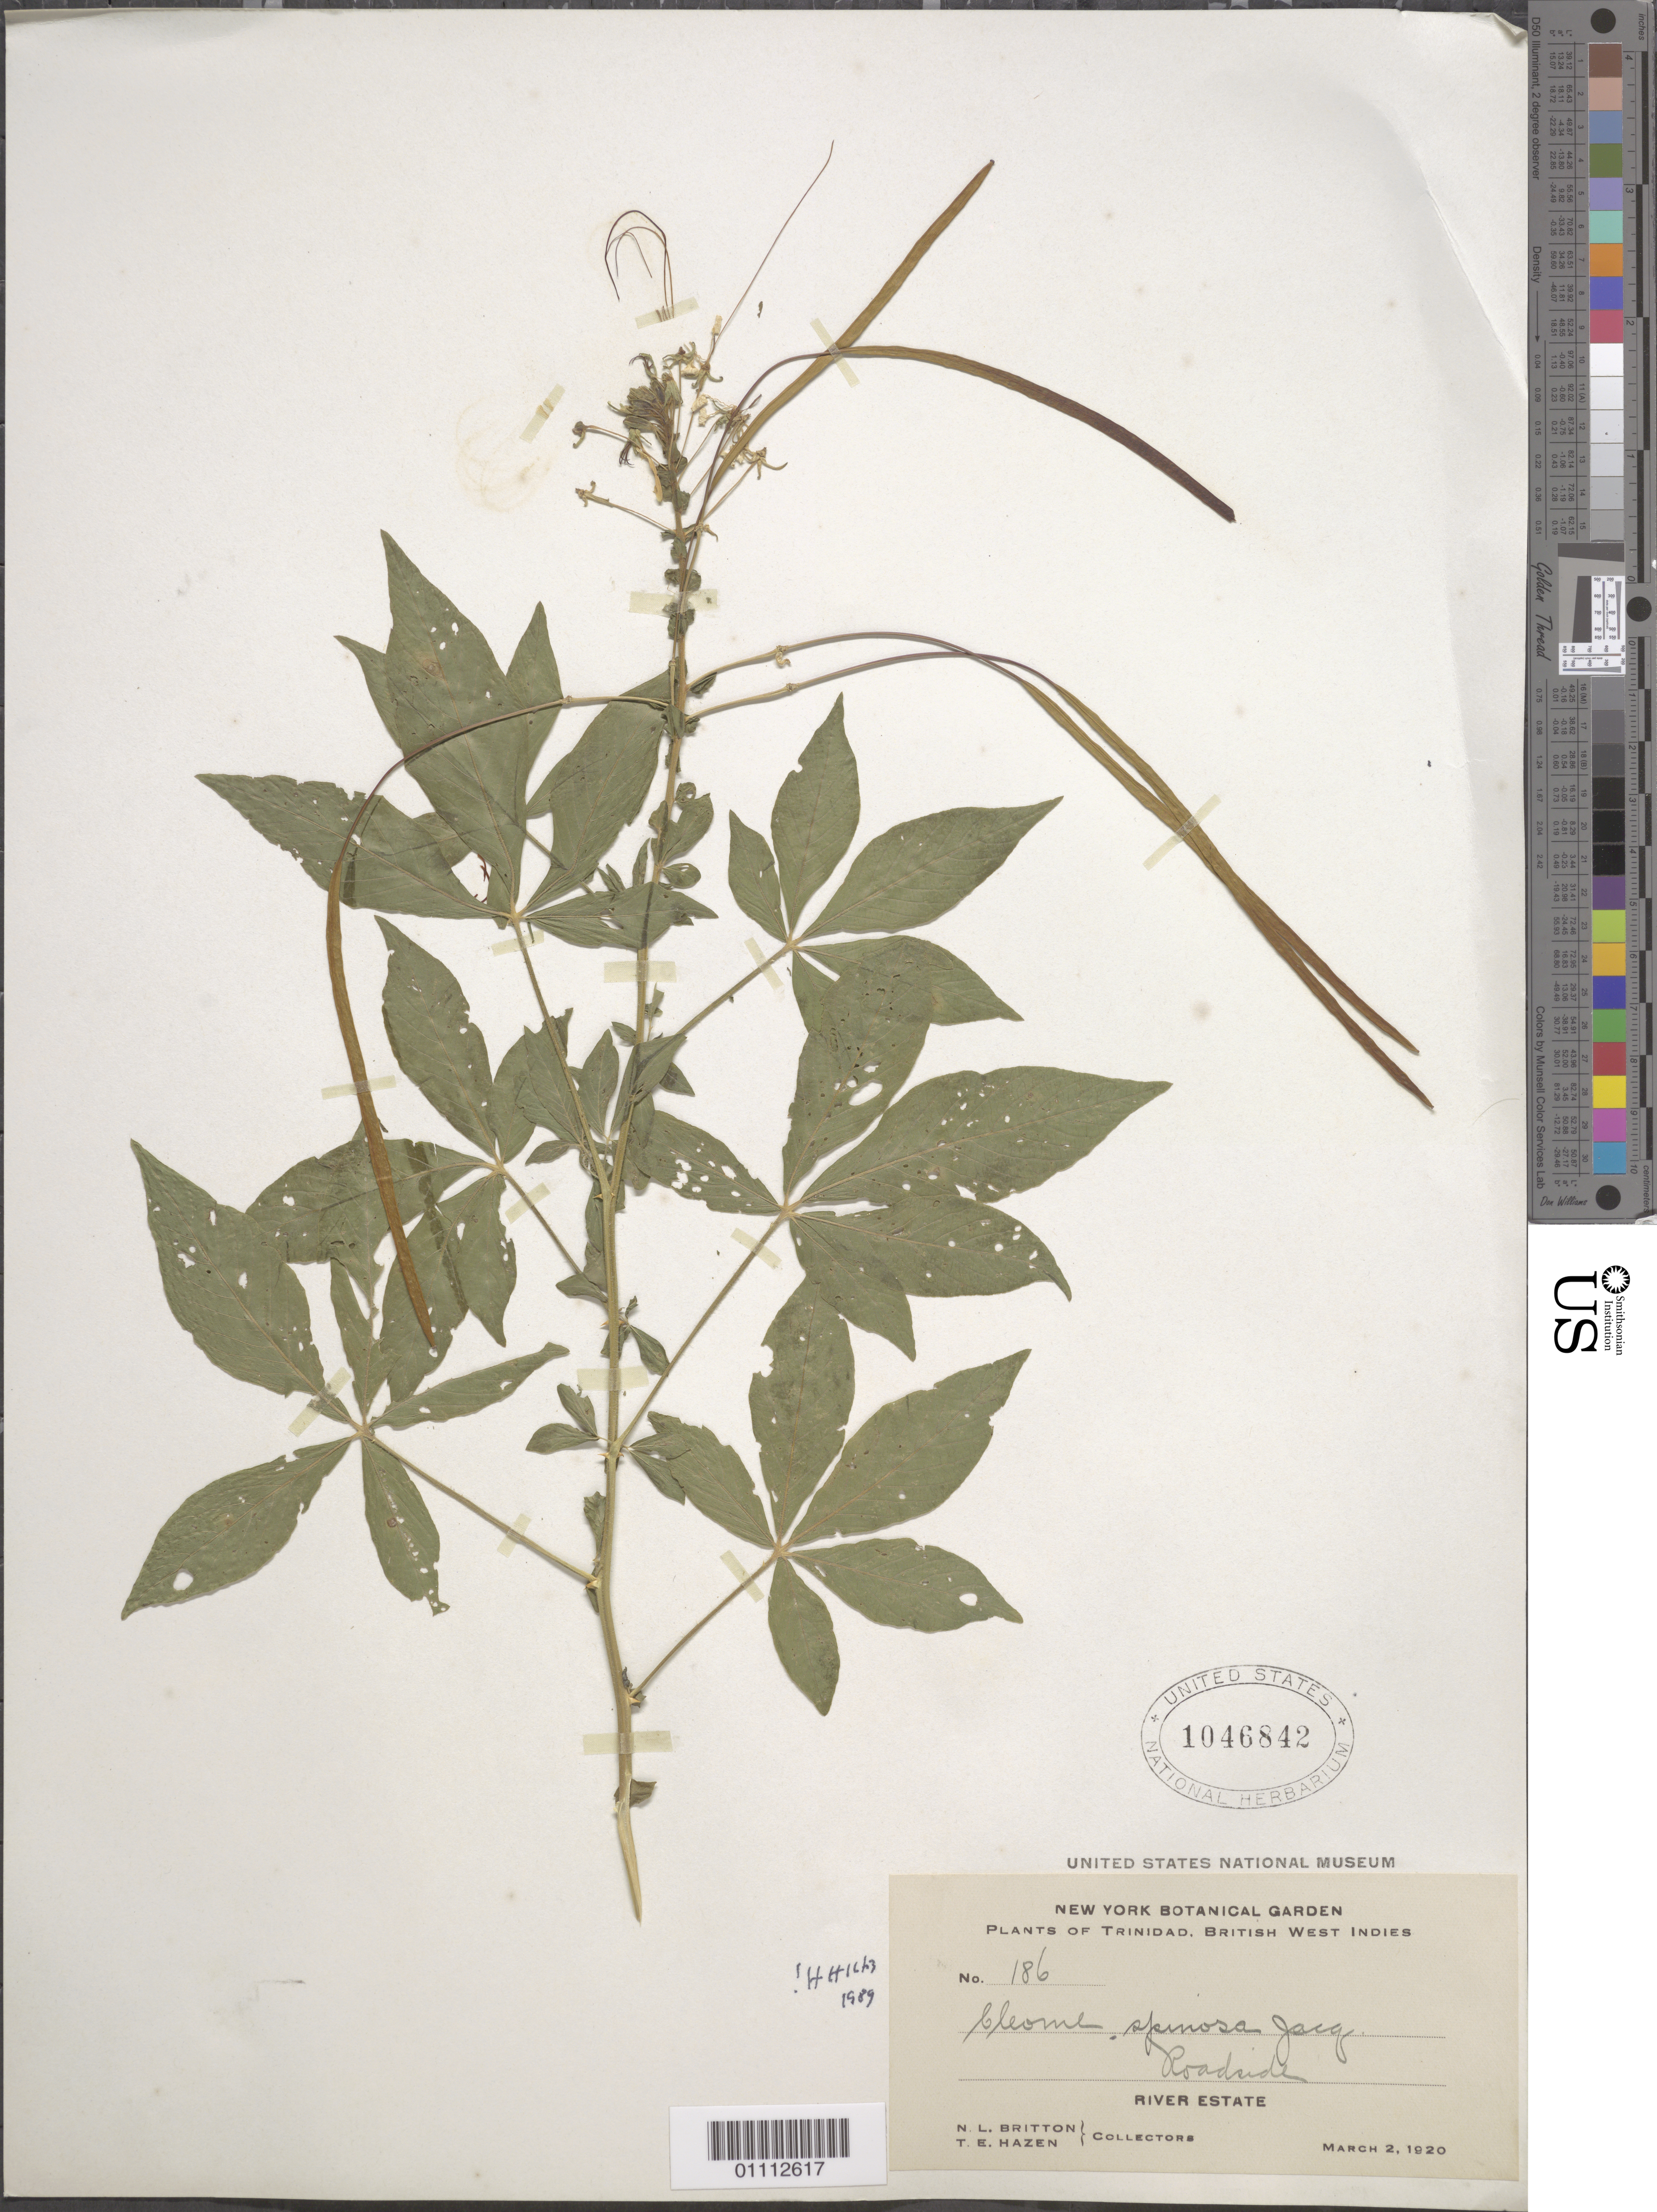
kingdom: Plantae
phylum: Tracheophyta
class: Magnoliopsida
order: Brassicales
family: Cleomaceae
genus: Tarenaya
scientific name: Tarenaya spinosa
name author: (Jacq.) Raf.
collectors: N. Britton & T. E. Hazen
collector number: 186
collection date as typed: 02 Mar 1920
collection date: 1920-03-02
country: Trinidad and Tobago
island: Trinidad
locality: Roadside, River Estate.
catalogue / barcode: US 1046842